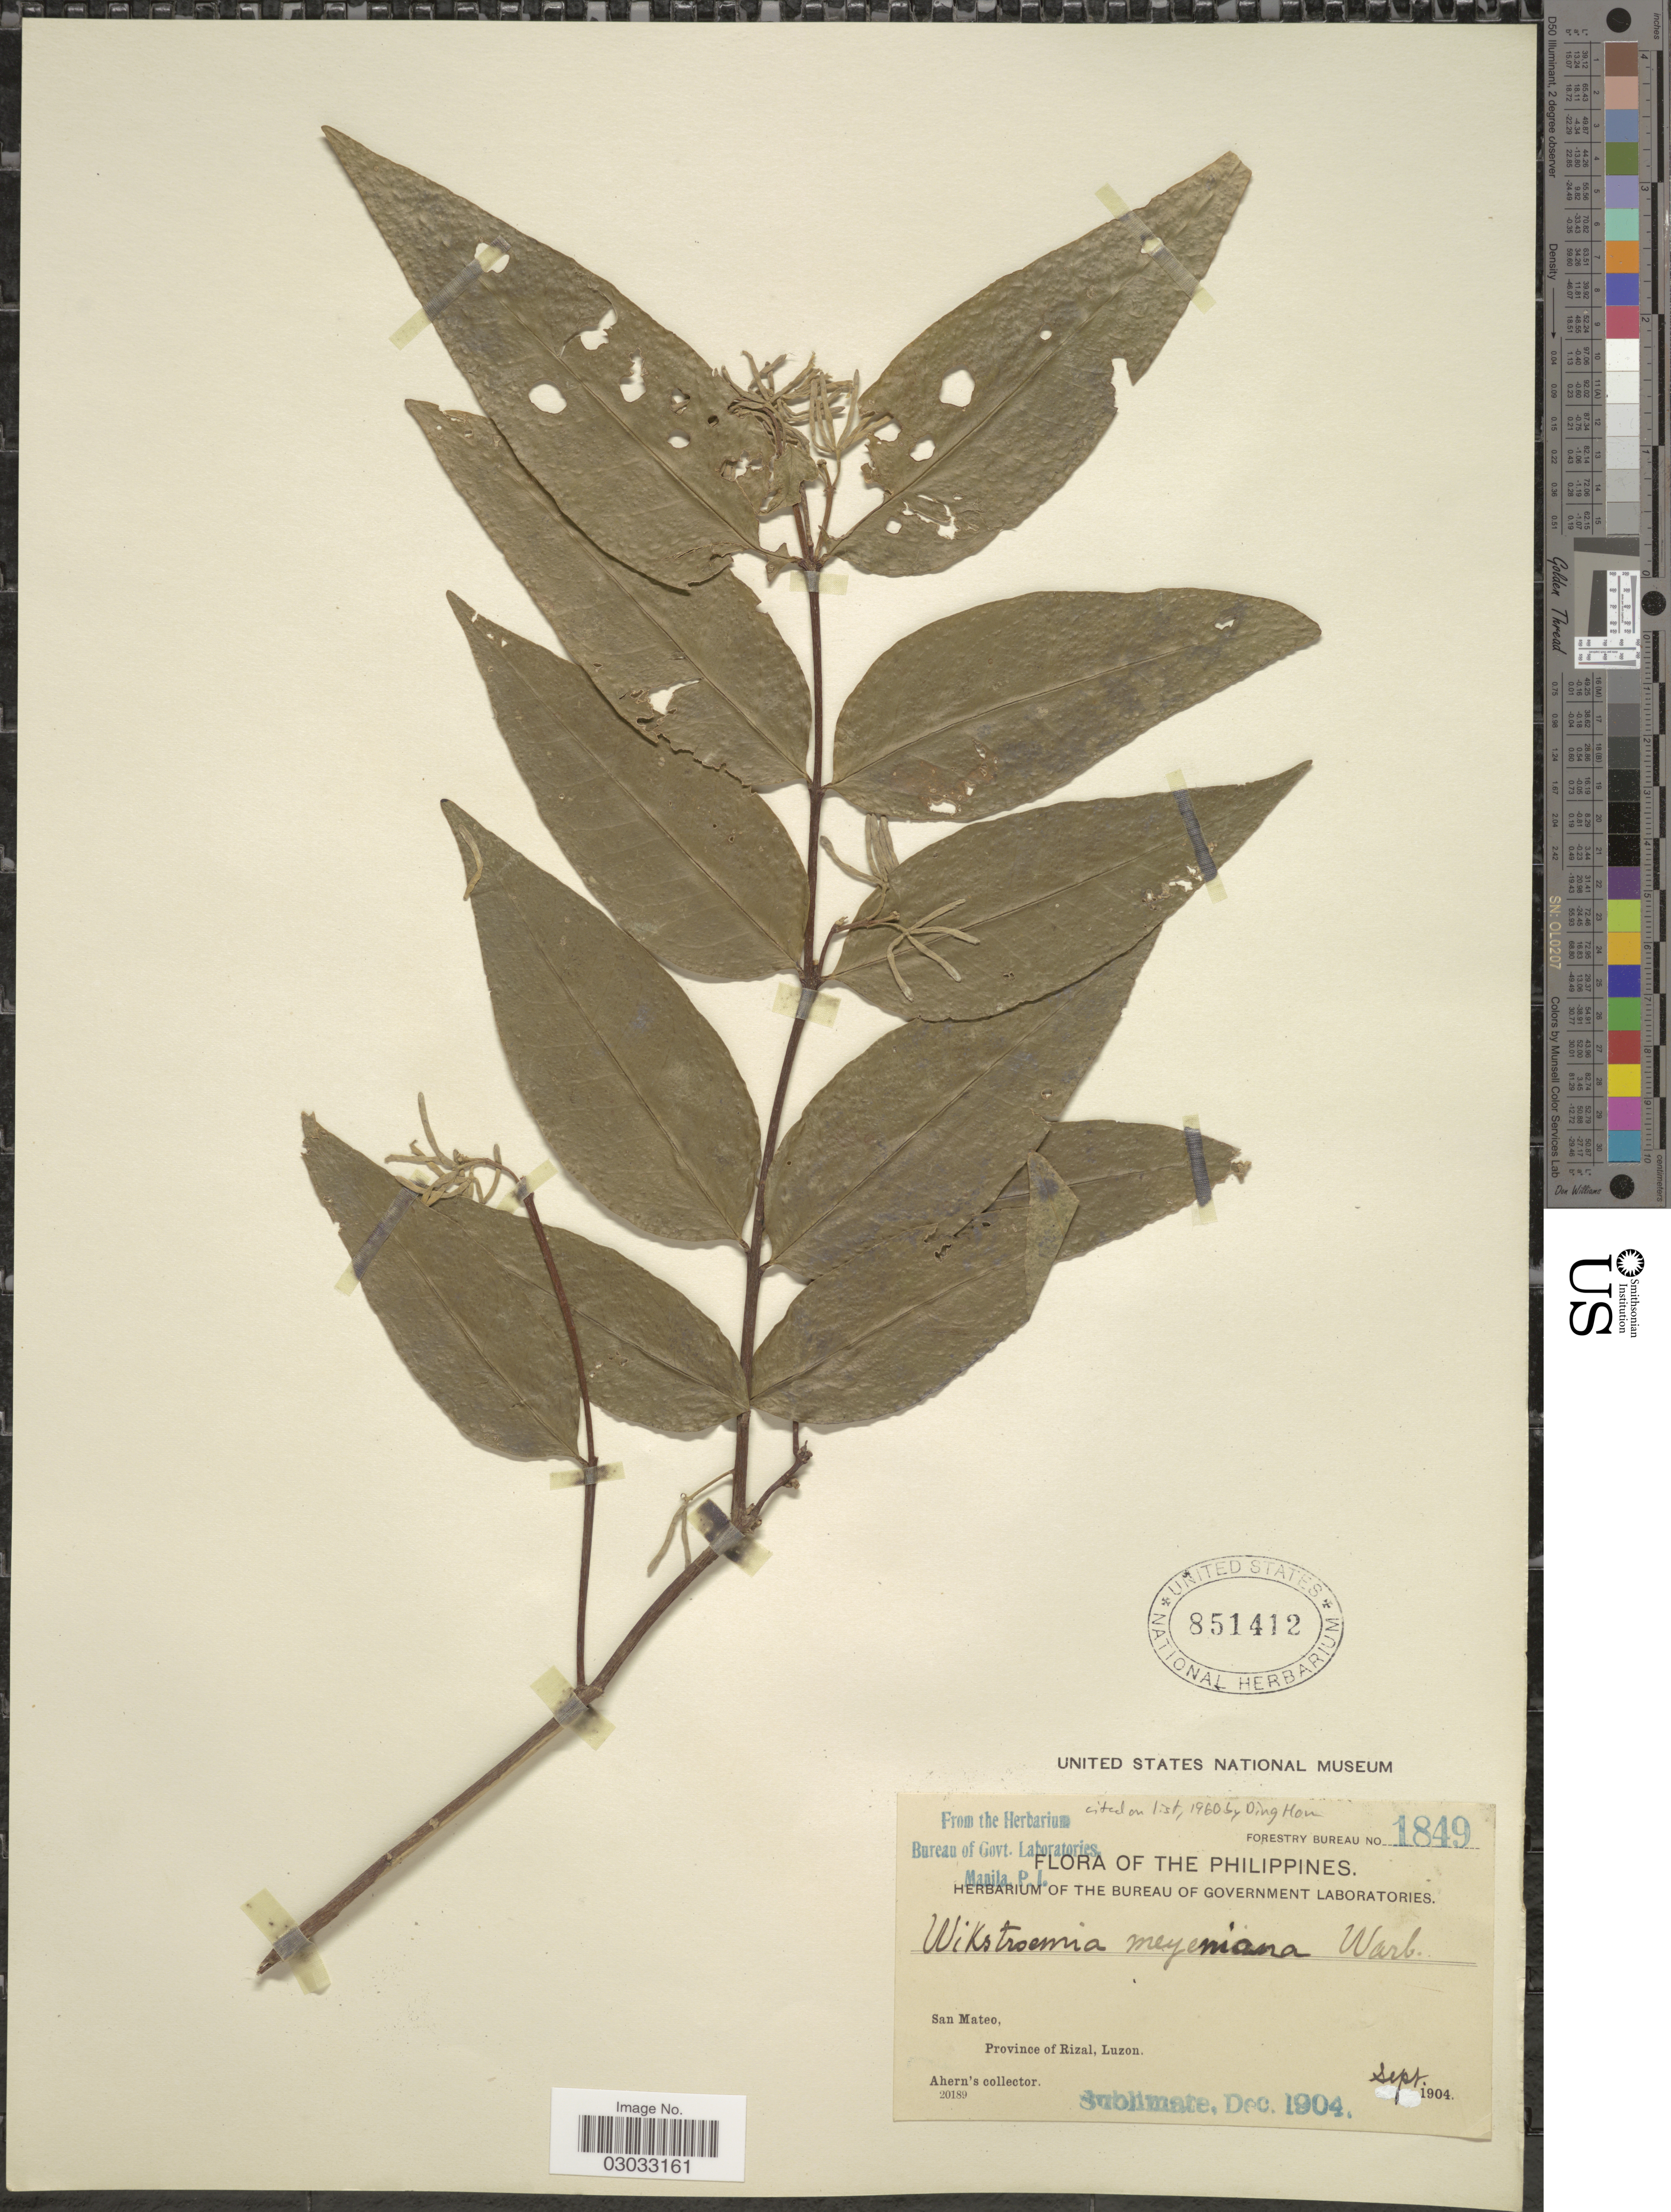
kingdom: Plantae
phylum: Tracheophyta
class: Magnoliopsida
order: Malvales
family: Thymelaeaceae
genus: Wikstroemia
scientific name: Wikstroemia meyeniana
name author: Warb.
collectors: Ahern's collector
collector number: Forestry Bureau 1849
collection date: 1904-09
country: Philippines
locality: San Mateo, Province of Rizal, Luzon.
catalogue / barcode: US 851412